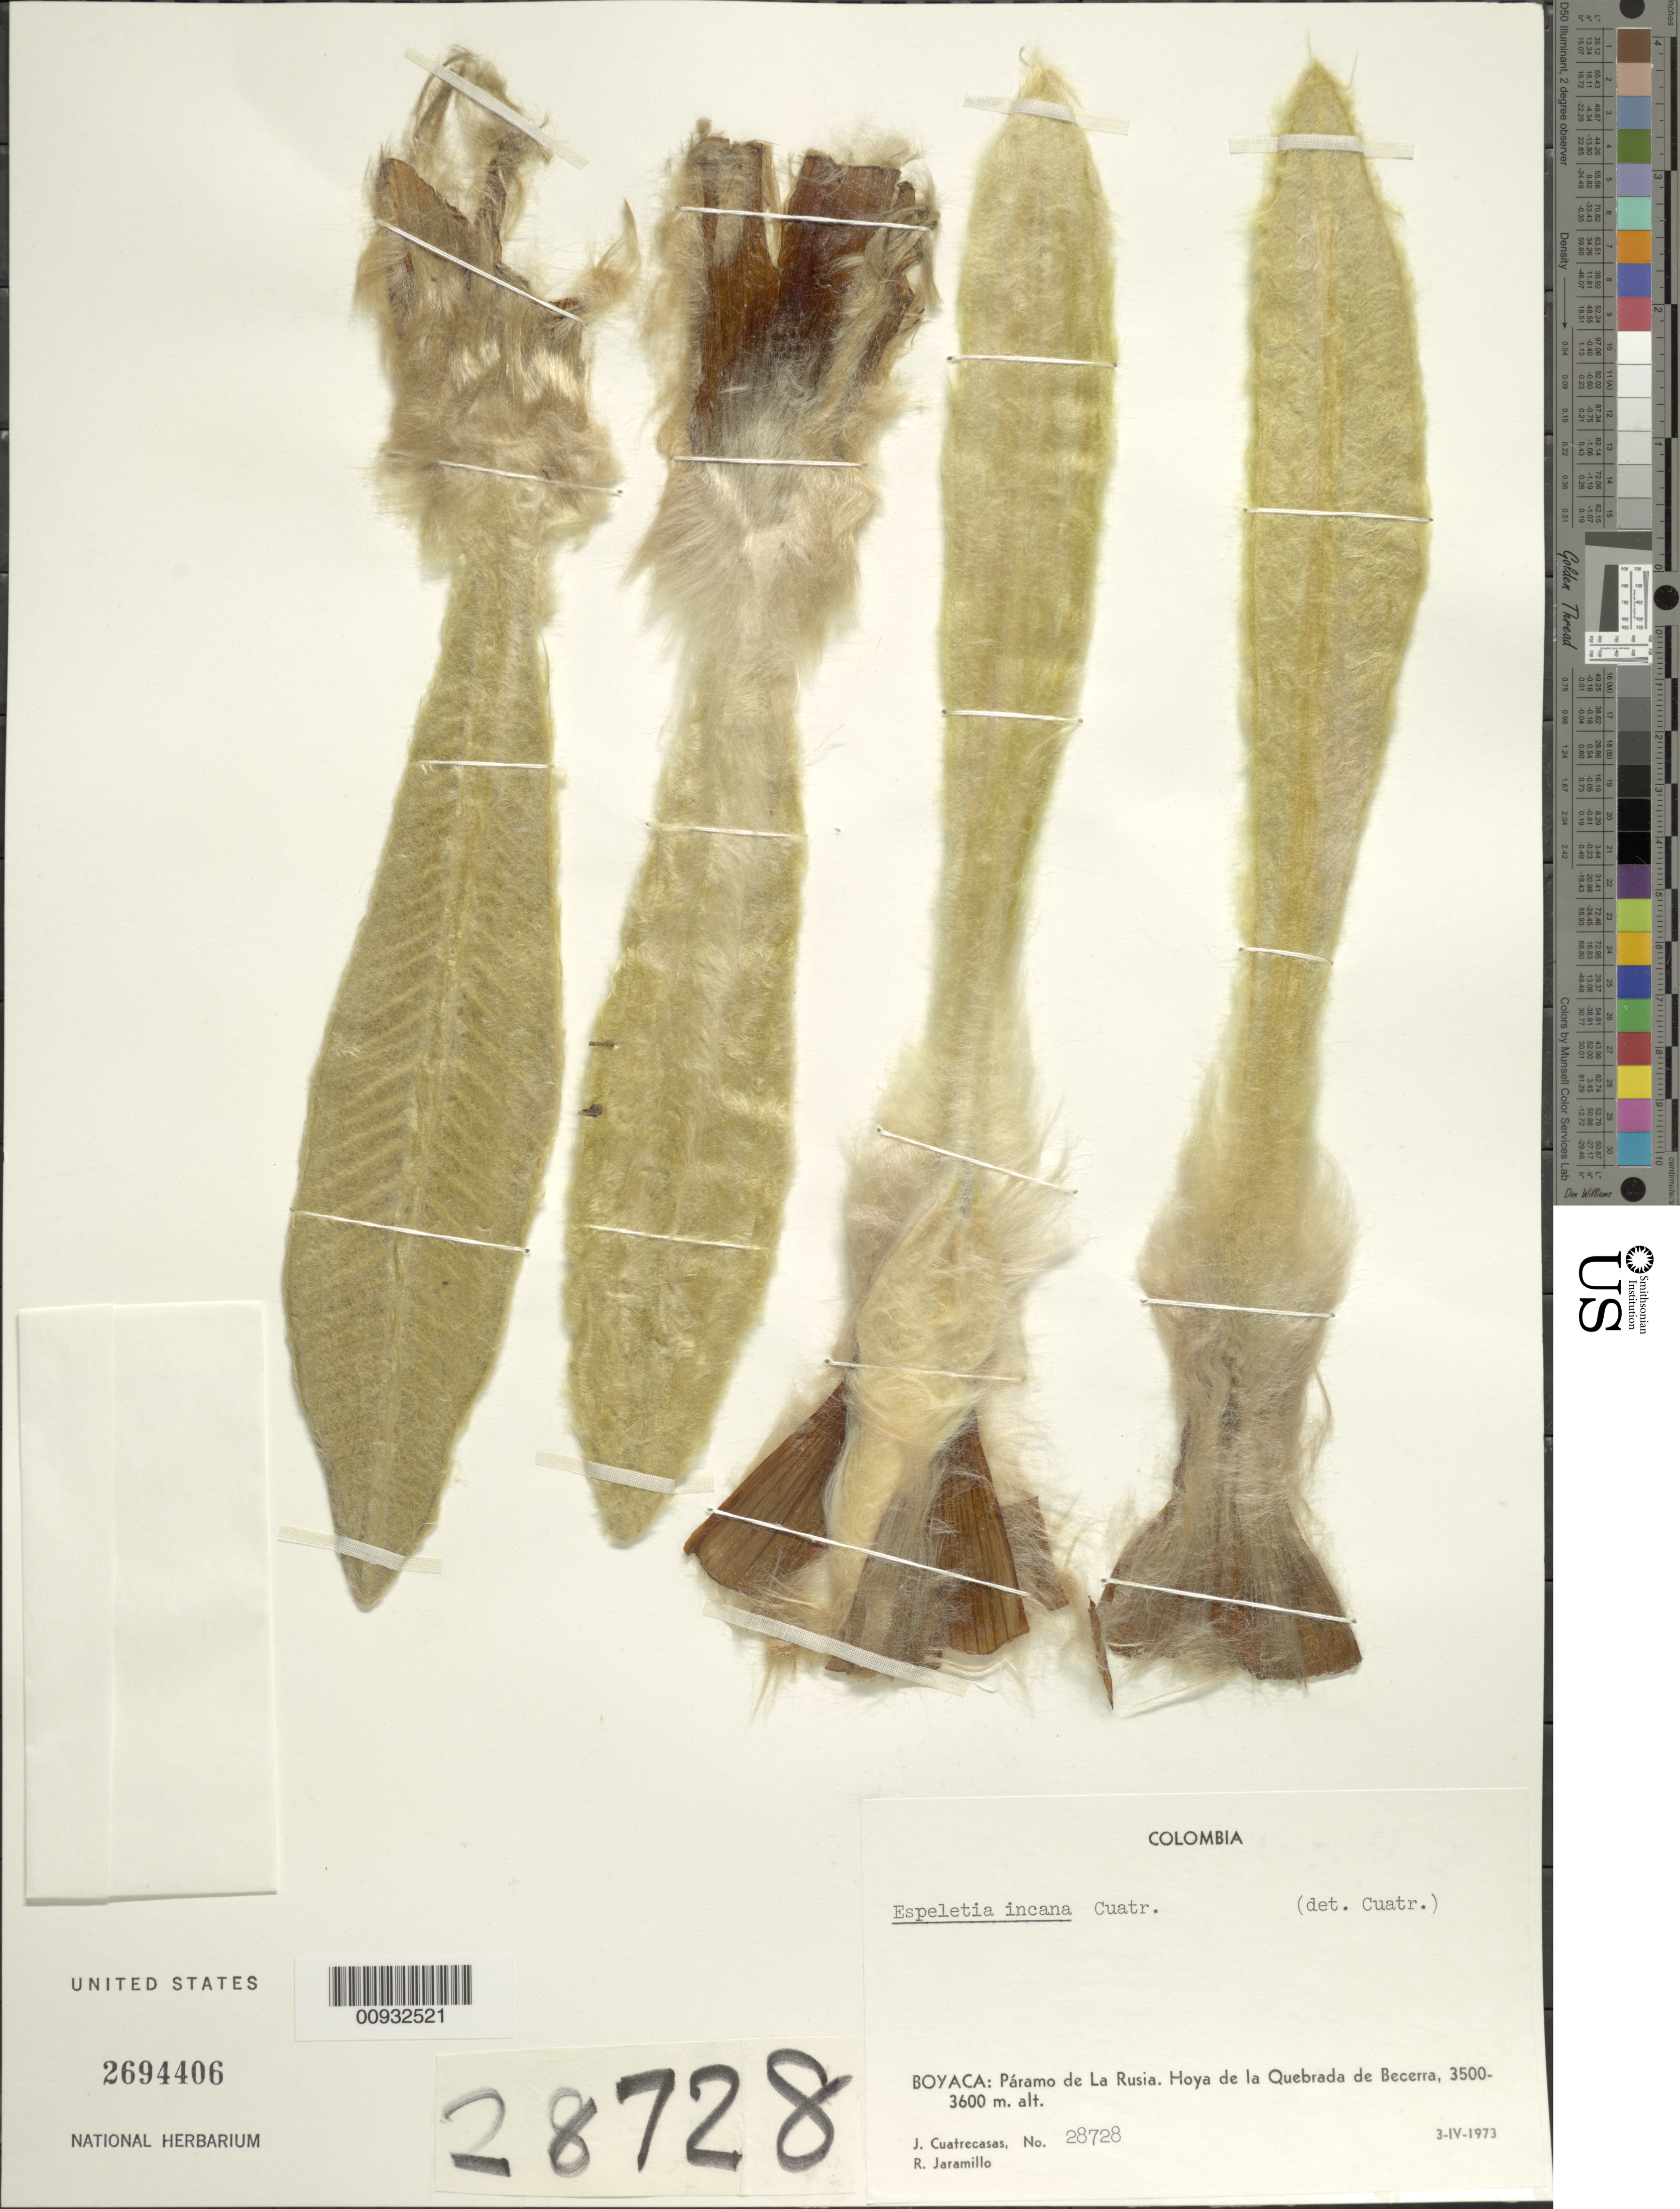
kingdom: Plantae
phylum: Tracheophyta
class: Magnoliopsida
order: Asterales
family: Asteraceae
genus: Espeletia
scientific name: Espeletia incana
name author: Cuatrec.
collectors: J. Cuatrecasas & R. Jaramillo M.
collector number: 28728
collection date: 1973-04-03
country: Colombia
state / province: Boyacá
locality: P. de la Rusia. Hoya de la Quebrada de Becerra.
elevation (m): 3500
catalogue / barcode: US 2694406